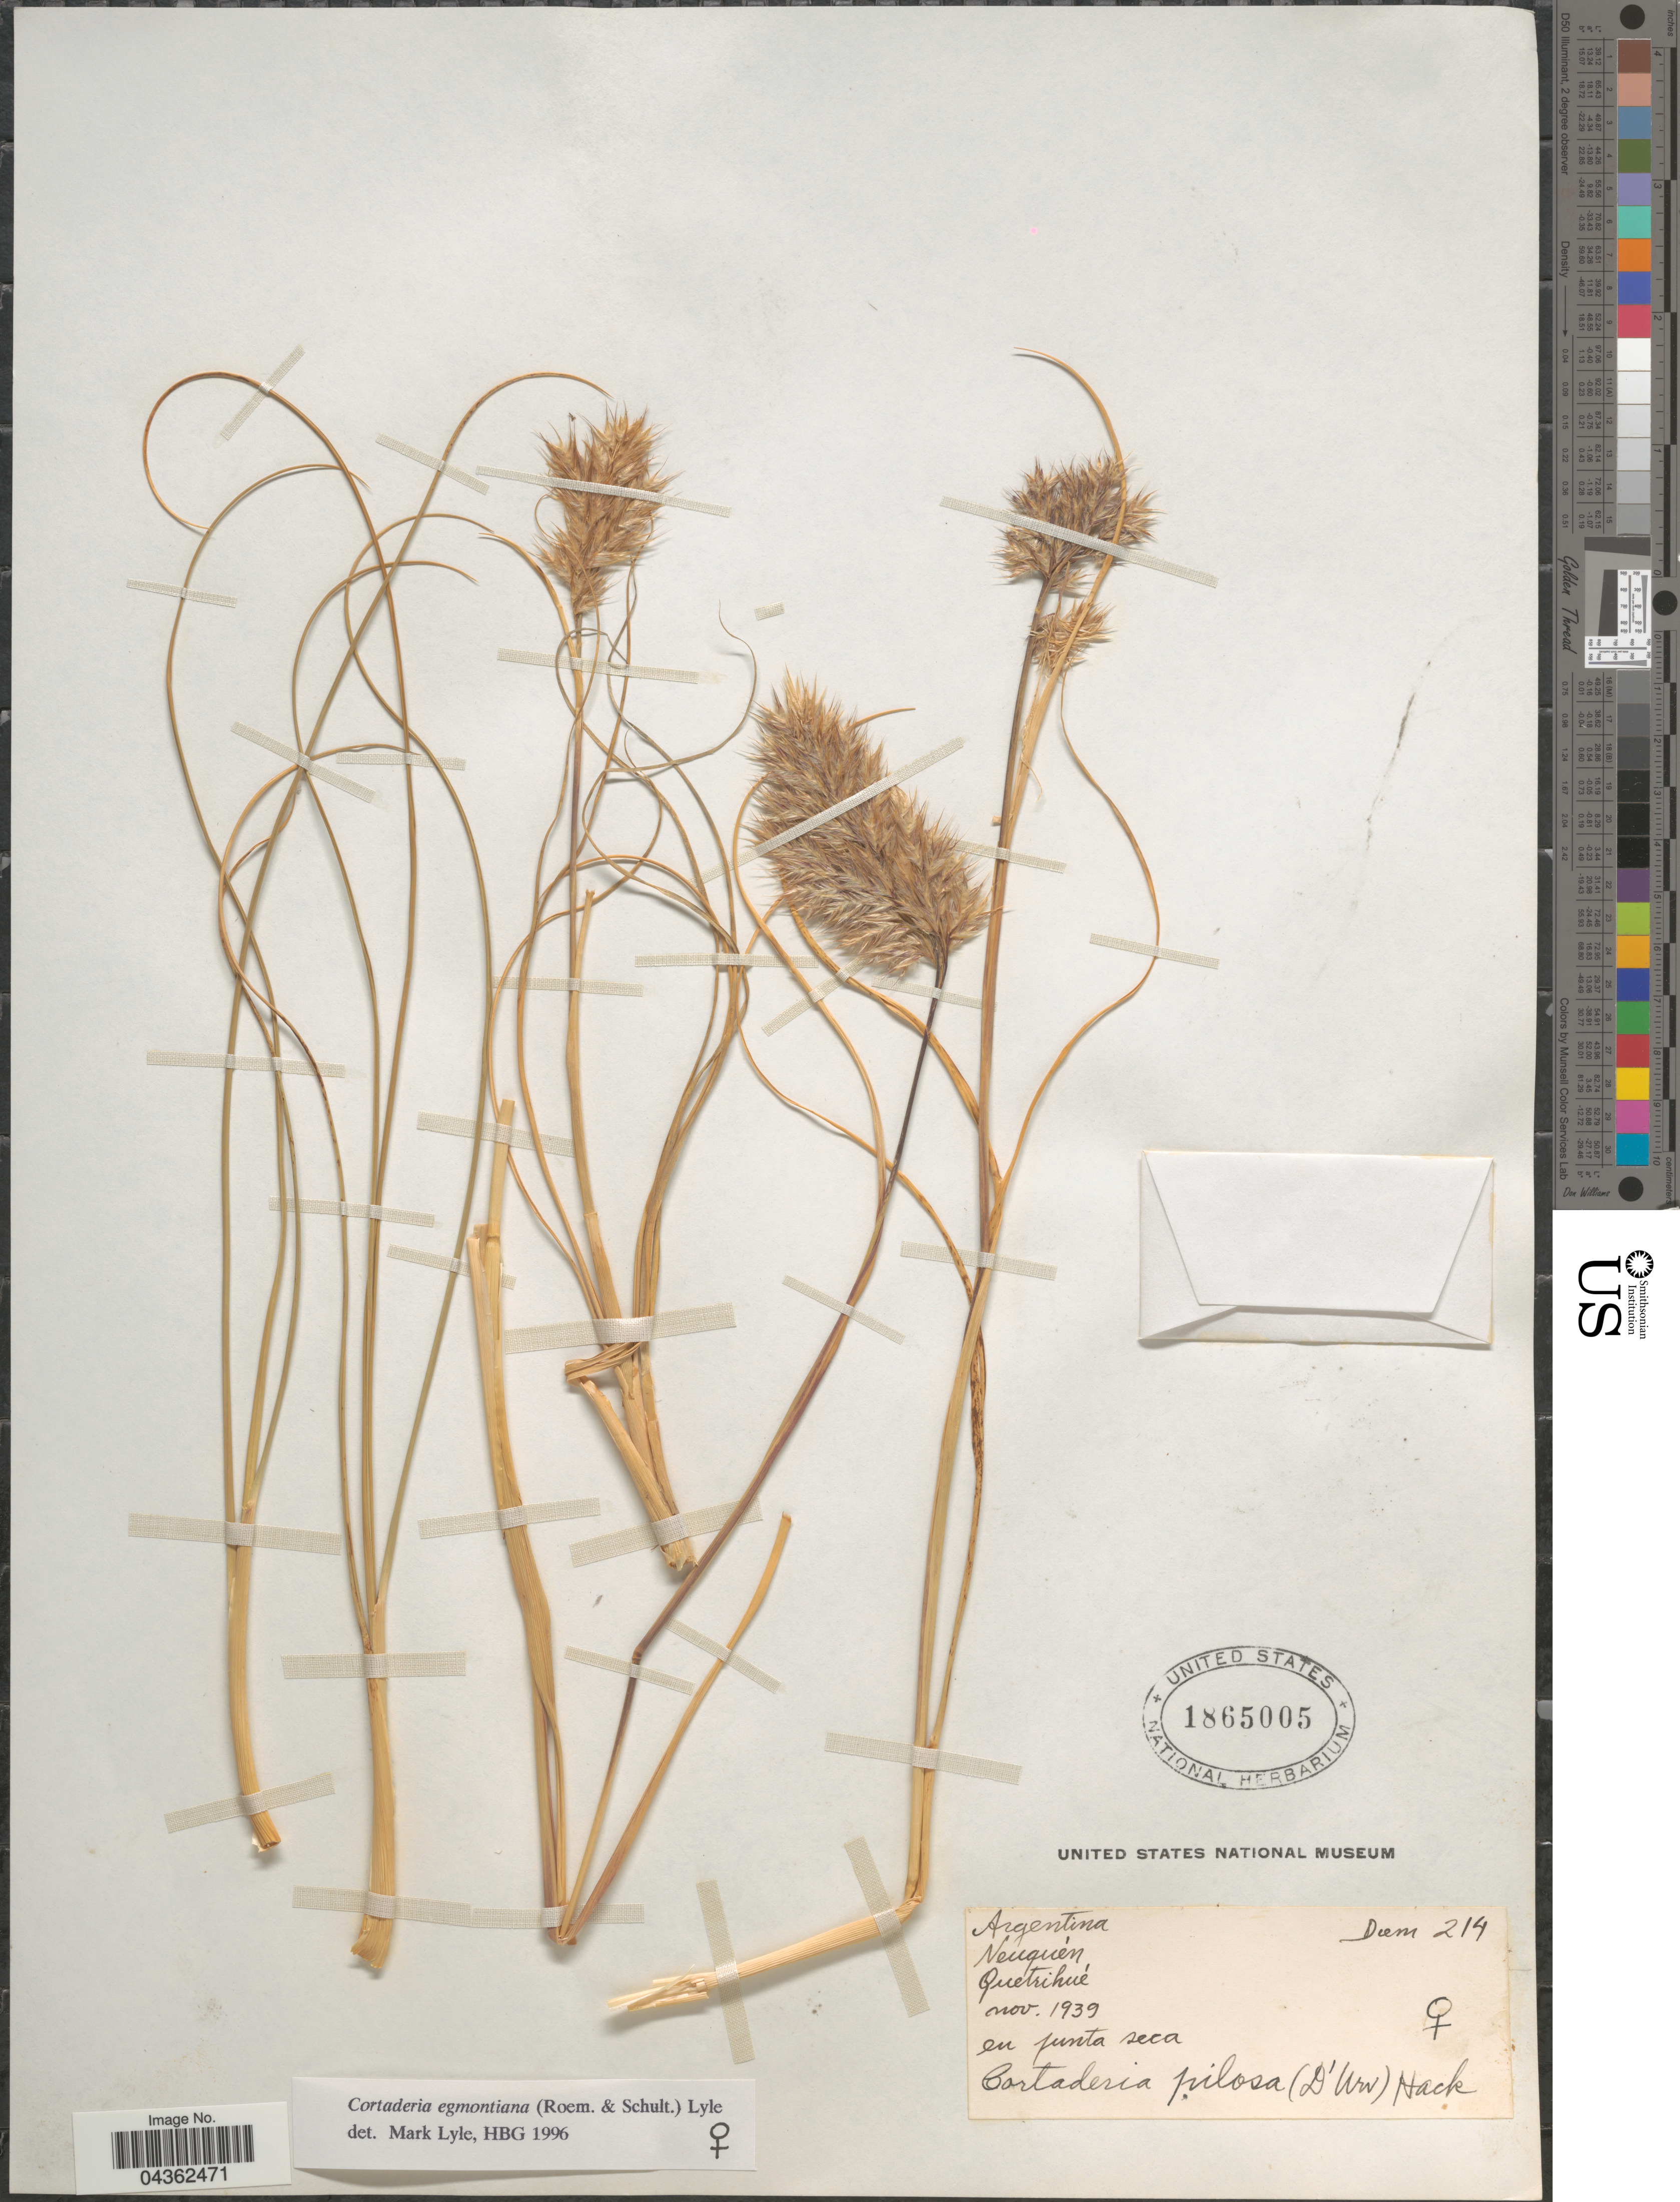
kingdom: Plantae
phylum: Tracheophyta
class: Liliopsida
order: Poales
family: Poaceae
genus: Cortaderia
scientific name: Cortaderia egmontiana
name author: (Roem. & Schult.) Lyle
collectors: Diem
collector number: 214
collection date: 1939-11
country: Argentina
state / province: Neuquen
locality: Quetrihué.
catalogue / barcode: US 1865005